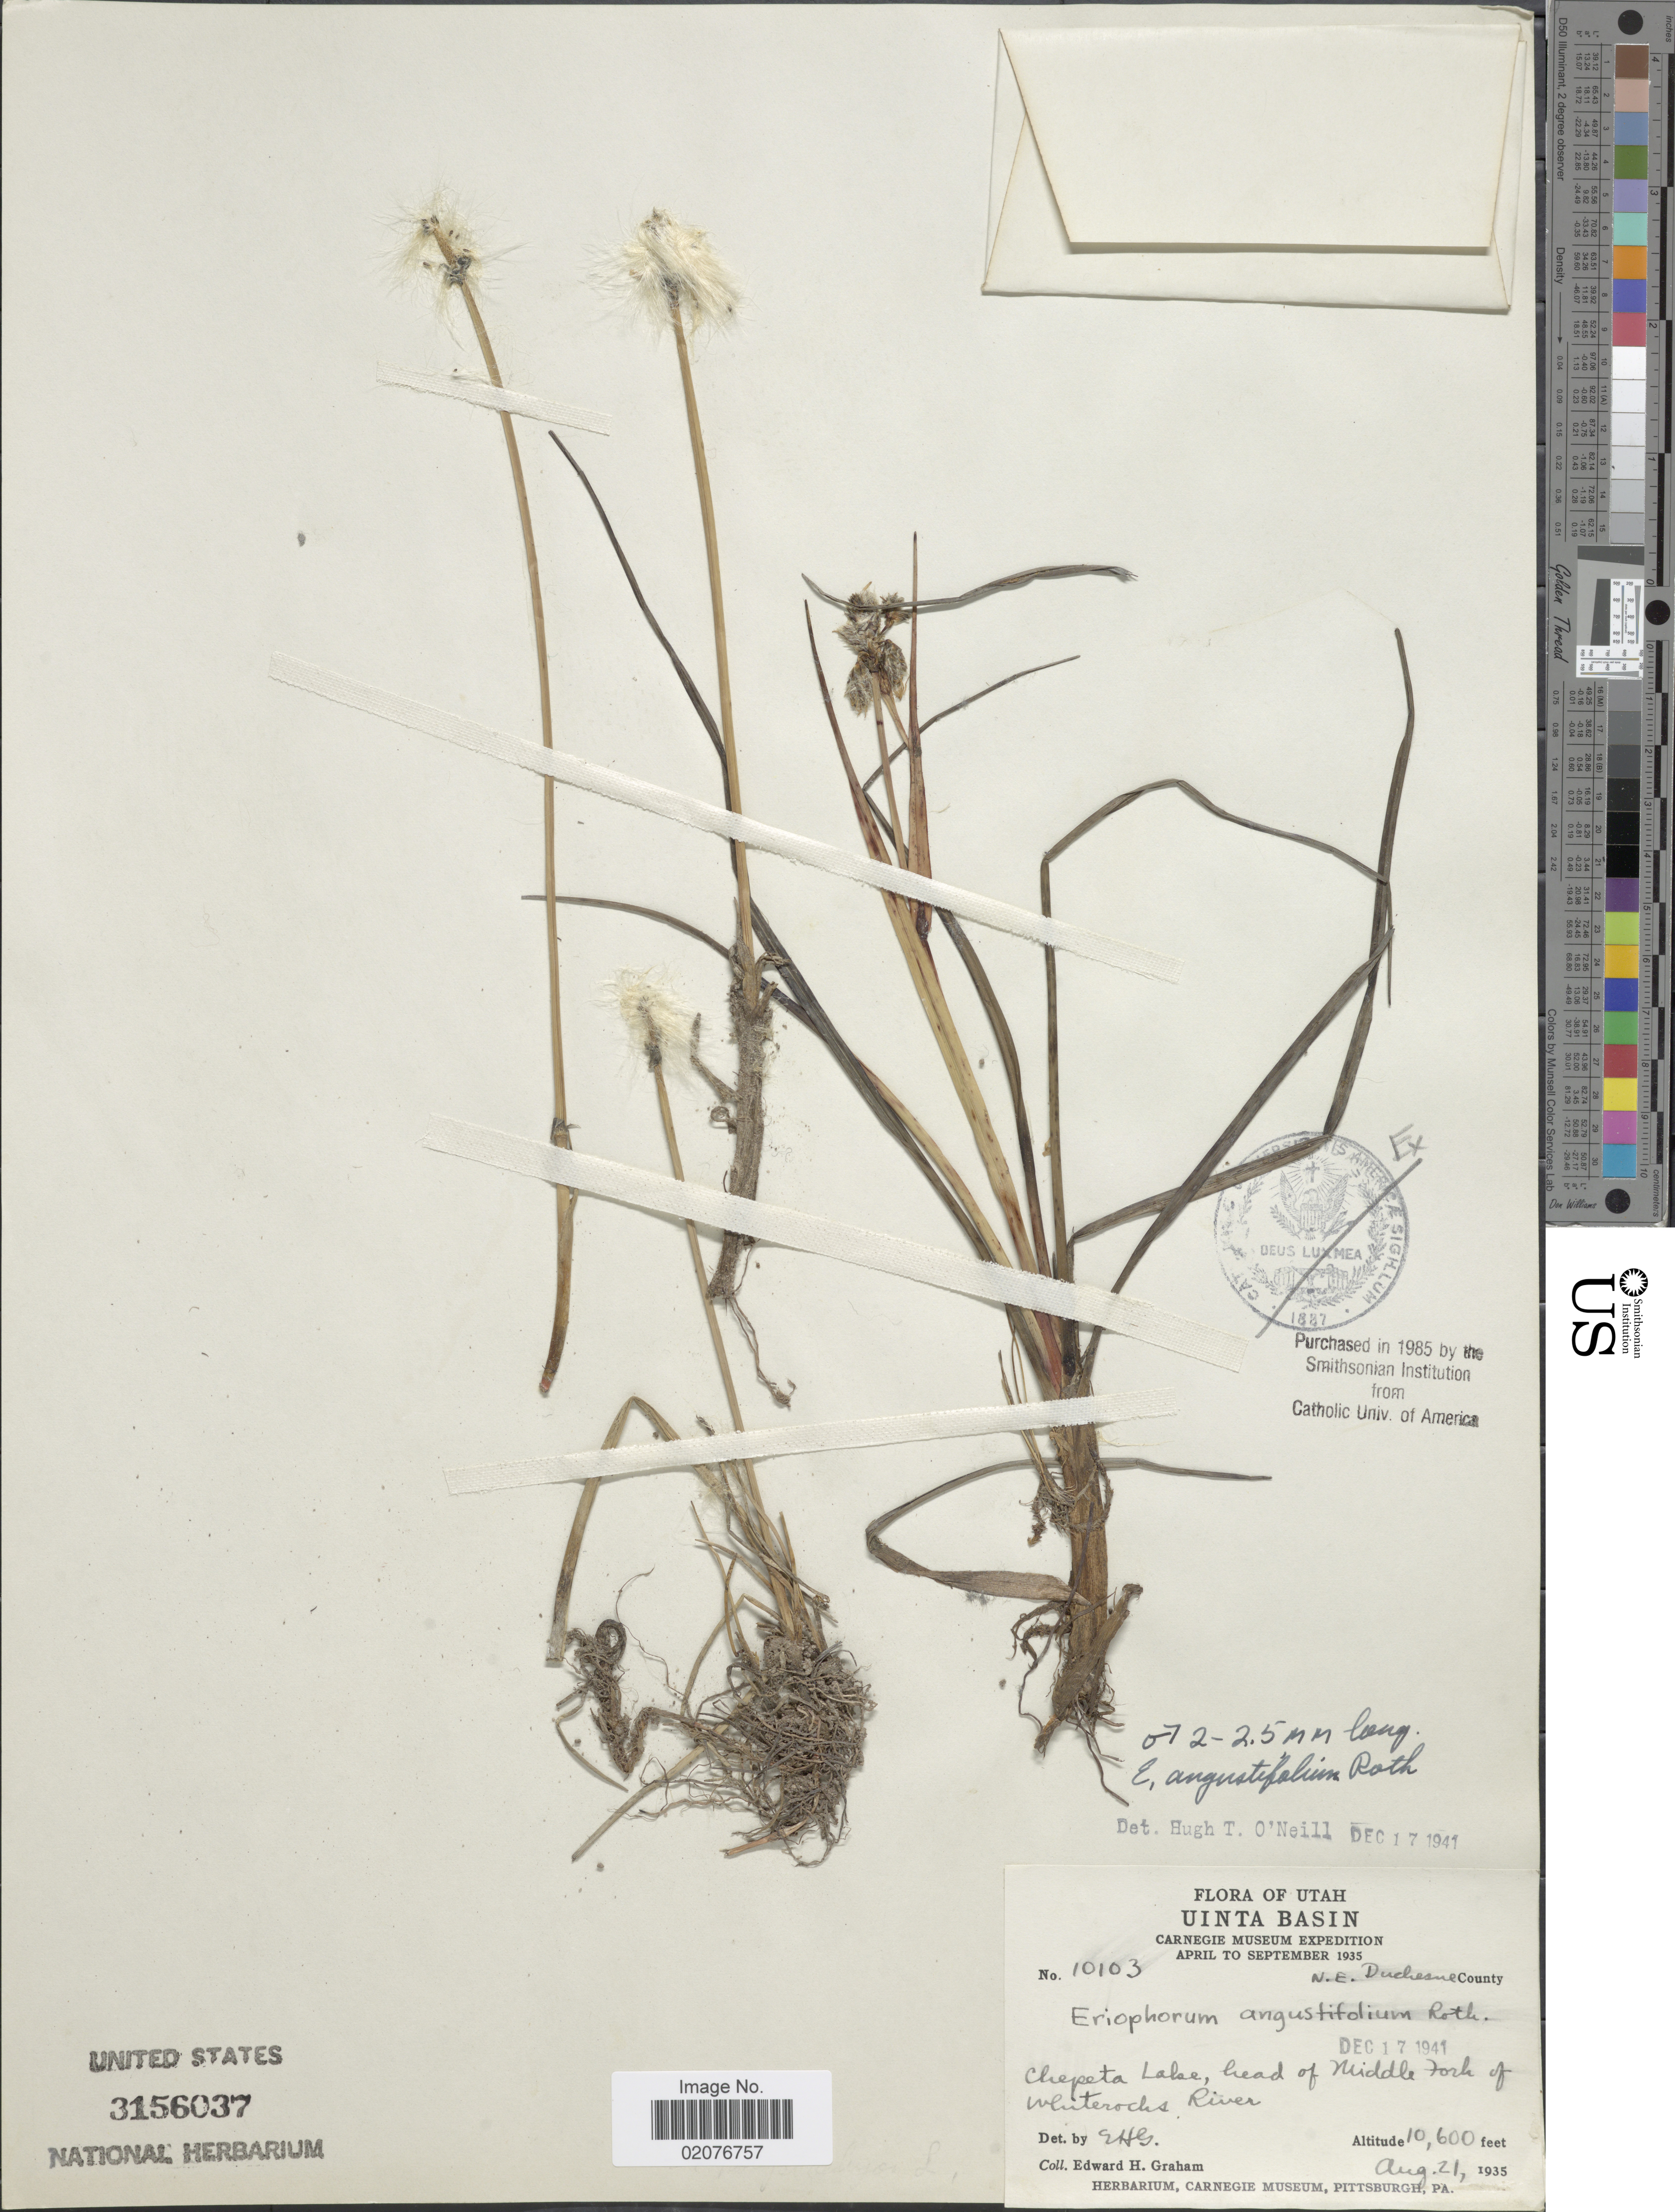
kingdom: Plantae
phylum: Tracheophyta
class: Liliopsida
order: Poales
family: Cyperaceae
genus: Eriophorum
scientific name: Eriophorum angustifolium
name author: Honck.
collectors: E. H. Graham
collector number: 10103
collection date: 1935-08-21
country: United States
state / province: Utah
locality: Uinta Basin, N.E. Duchesne County, Chepera Lake, head of Middle Fork of Whiterocks River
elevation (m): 3231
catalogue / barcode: US 3156037